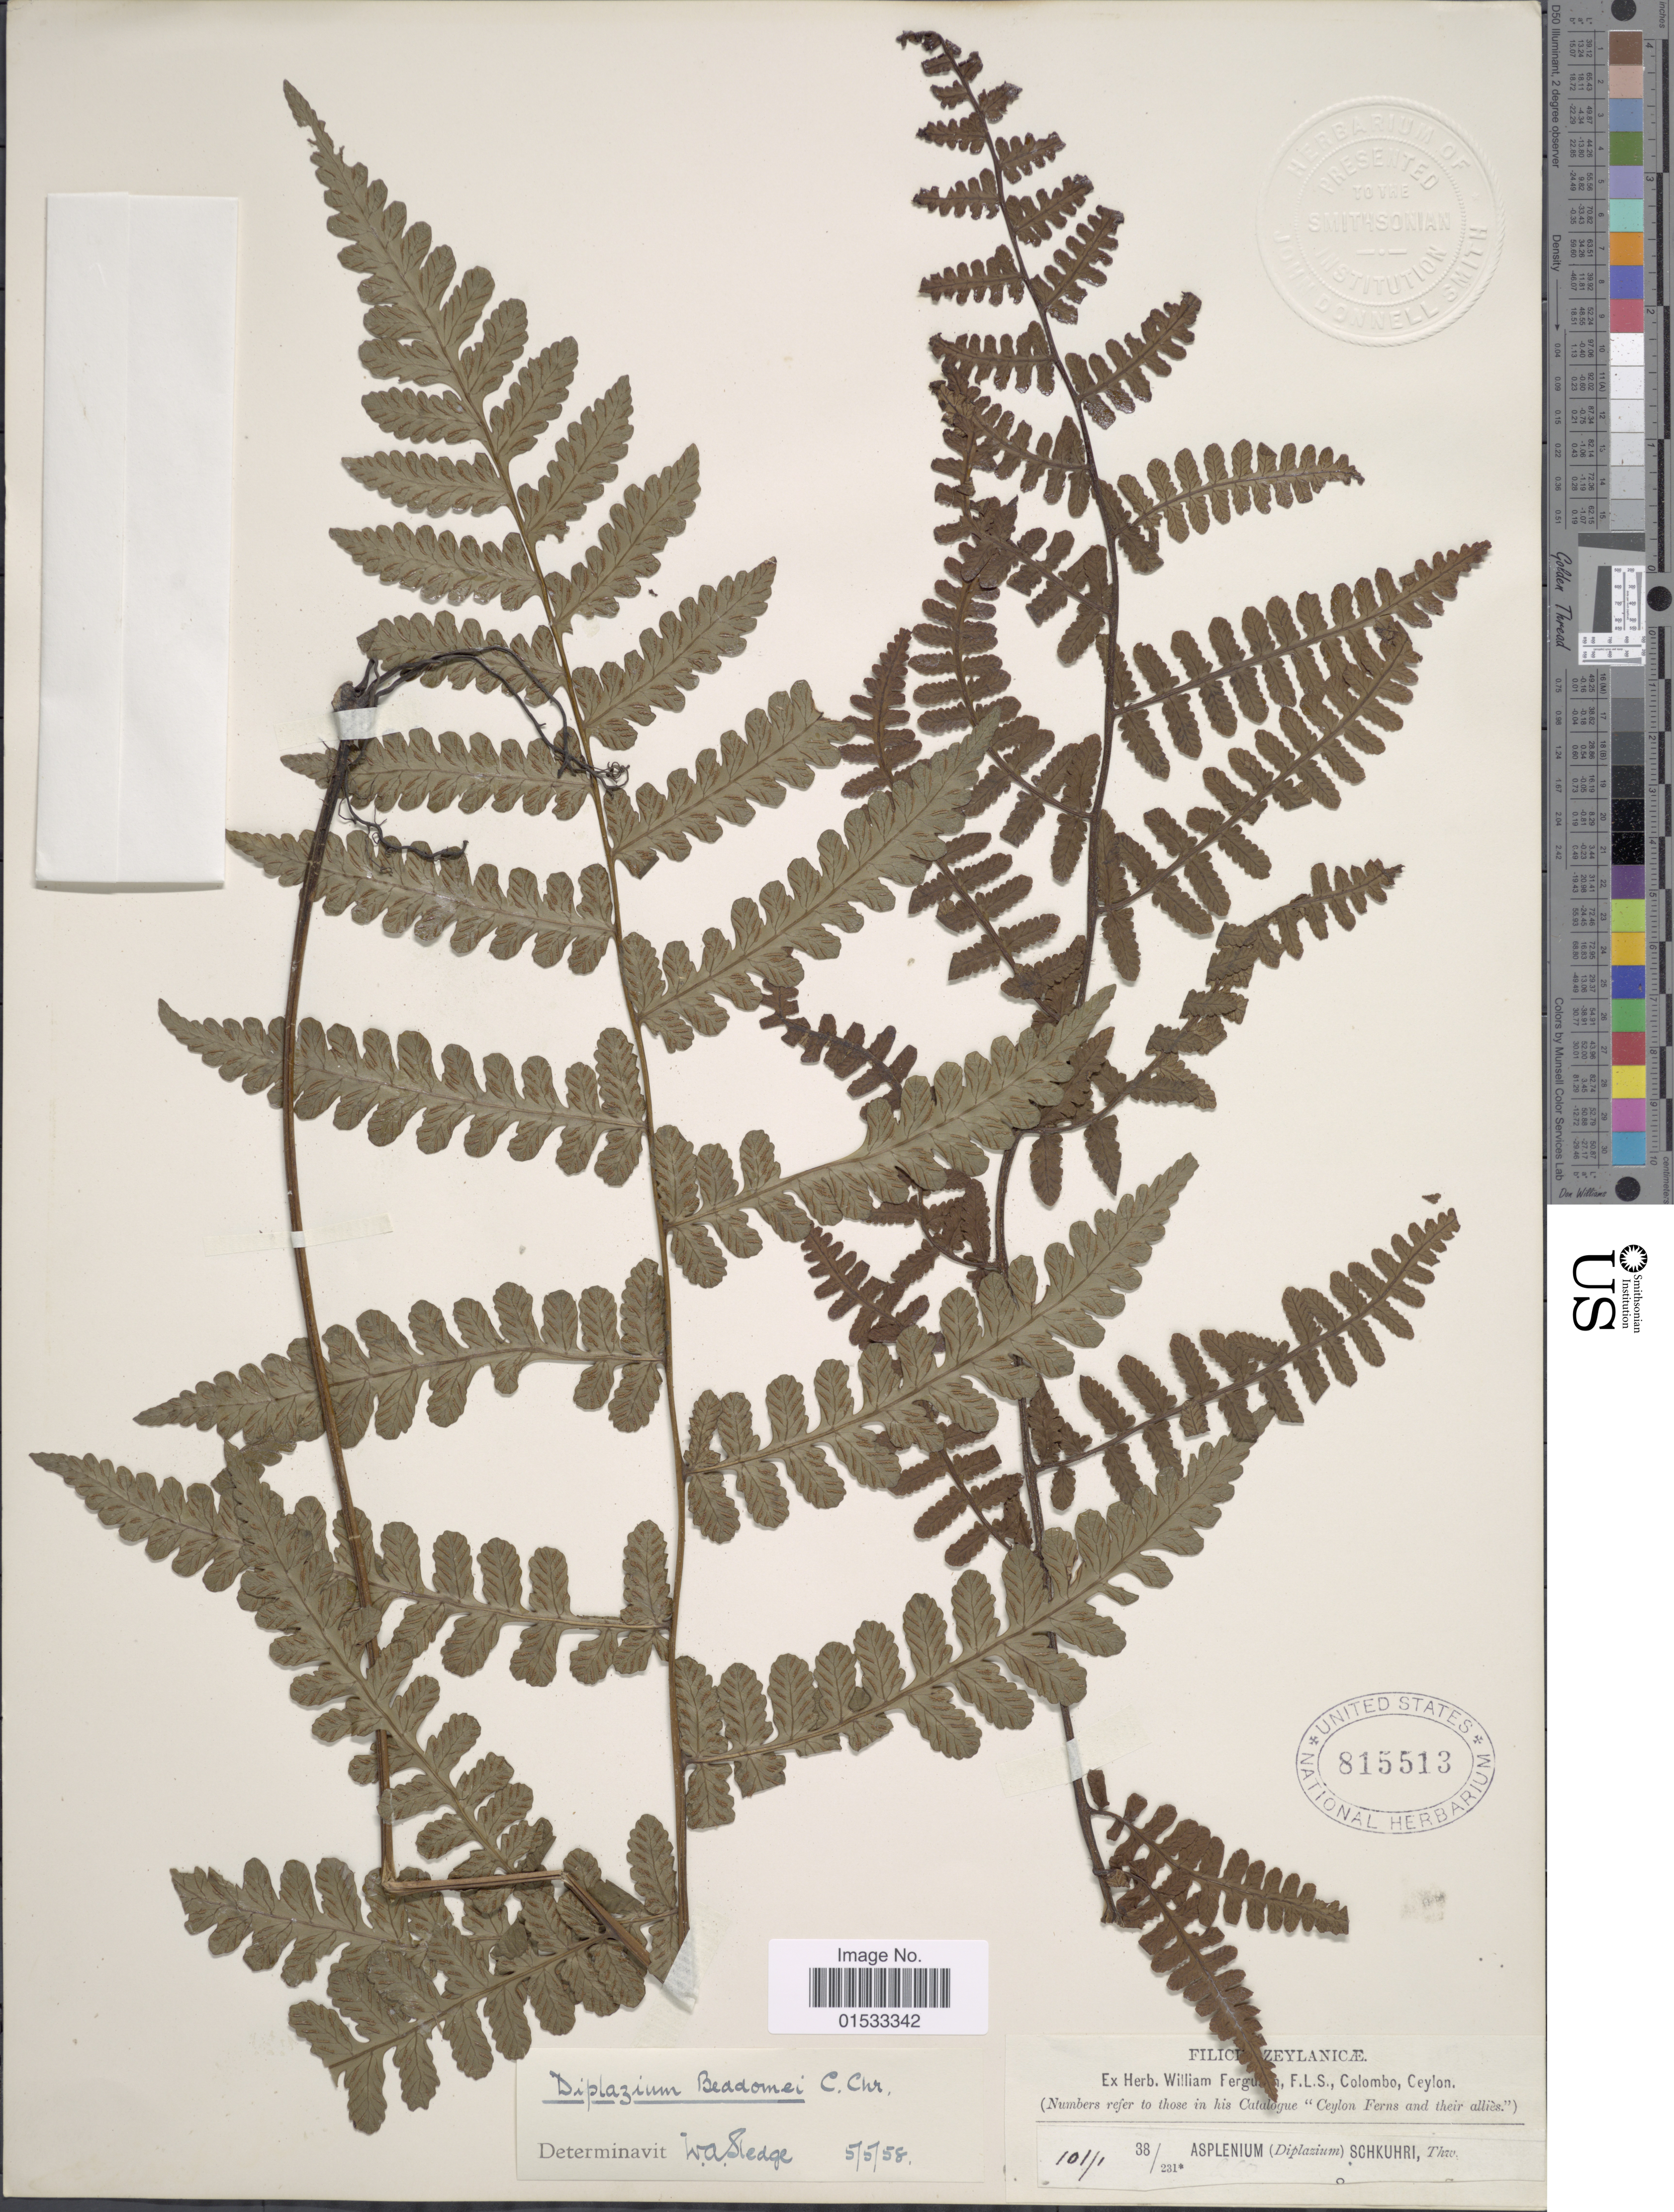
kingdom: Plantae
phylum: Tracheophyta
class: Polypodiopsida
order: Polypodiales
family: Athyriaceae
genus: Diplazium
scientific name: Diplazium beddomei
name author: C. Chr.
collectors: ex herb. W. Ferguson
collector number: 101/1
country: Sri Lanka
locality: Zeylanicae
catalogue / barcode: US 815513